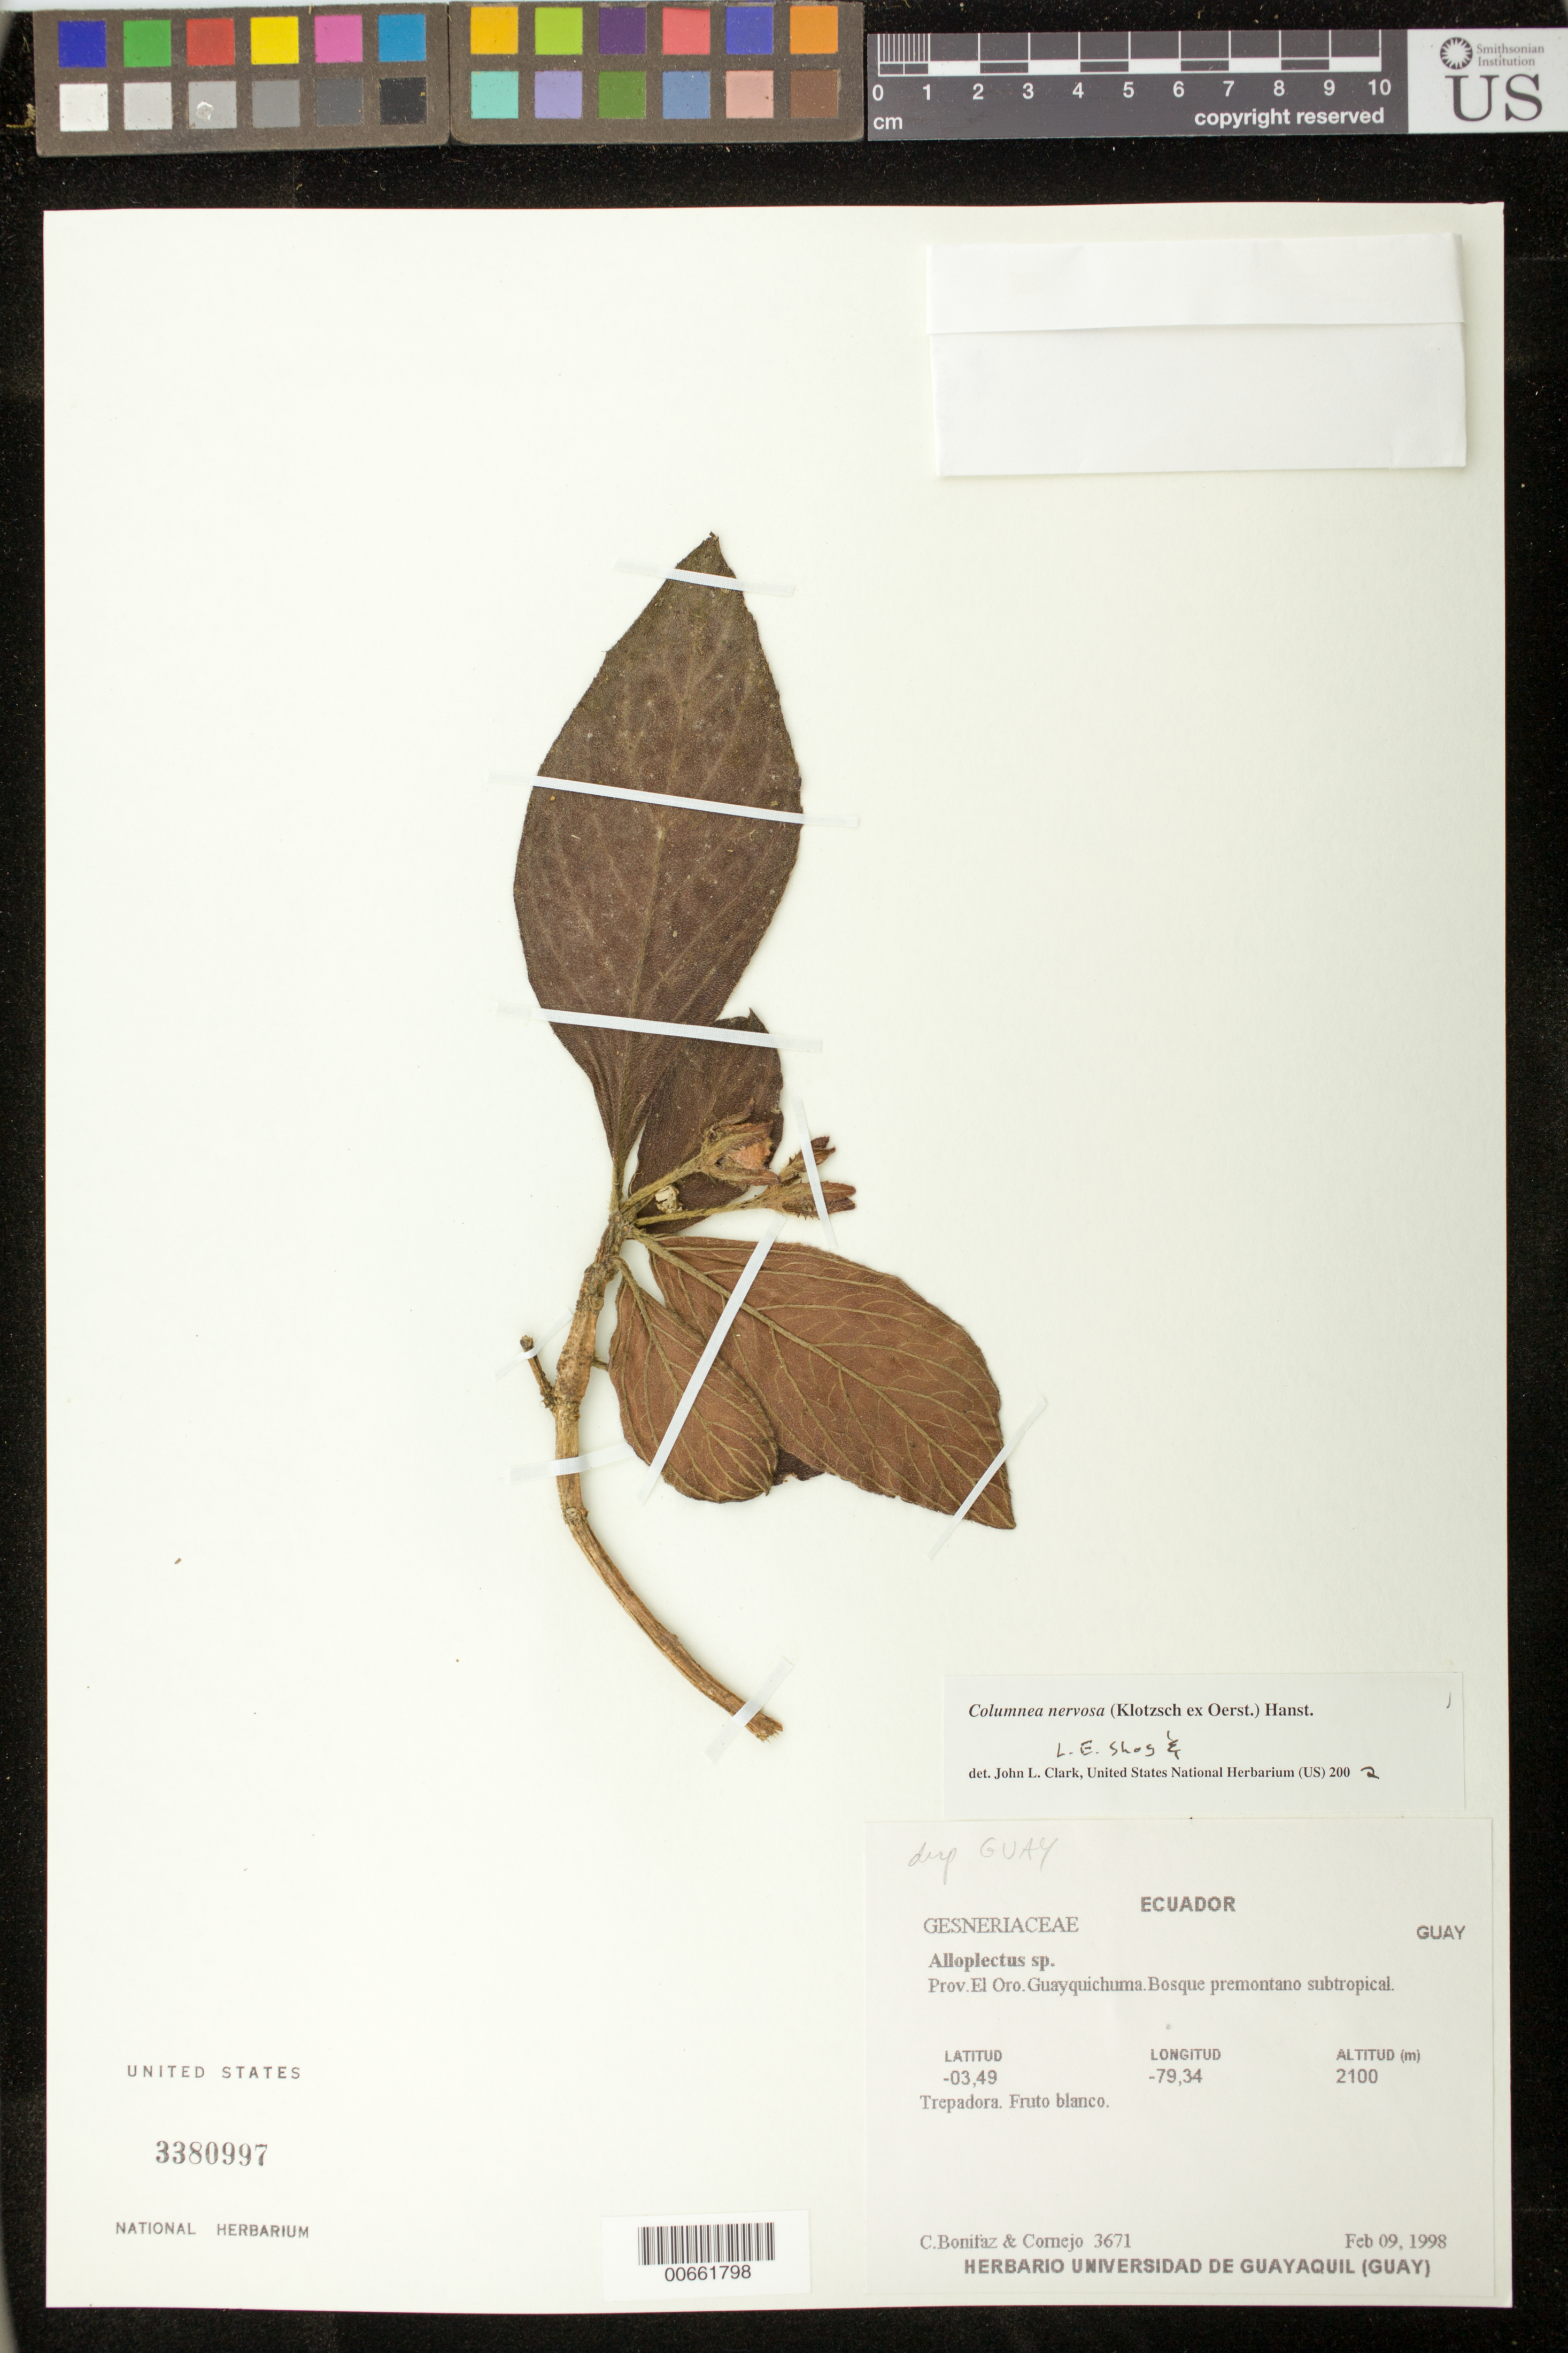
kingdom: Plantae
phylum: Tracheophyta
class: Magnoliopsida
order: Lamiales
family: Gesneriaceae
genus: Columnea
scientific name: Columnea nervosa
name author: (Klotzsch ex Oerst.) Hanst.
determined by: Clark, J. L.; Skog, Laurence E.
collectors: C. Bonifaz & X. F. Cornejo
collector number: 3671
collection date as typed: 09 Feb 1998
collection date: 1998-02-09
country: Ecuador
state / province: El Oro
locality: Guayquichuma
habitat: Bosque premontano subtropical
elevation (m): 2100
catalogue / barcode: US 3380997